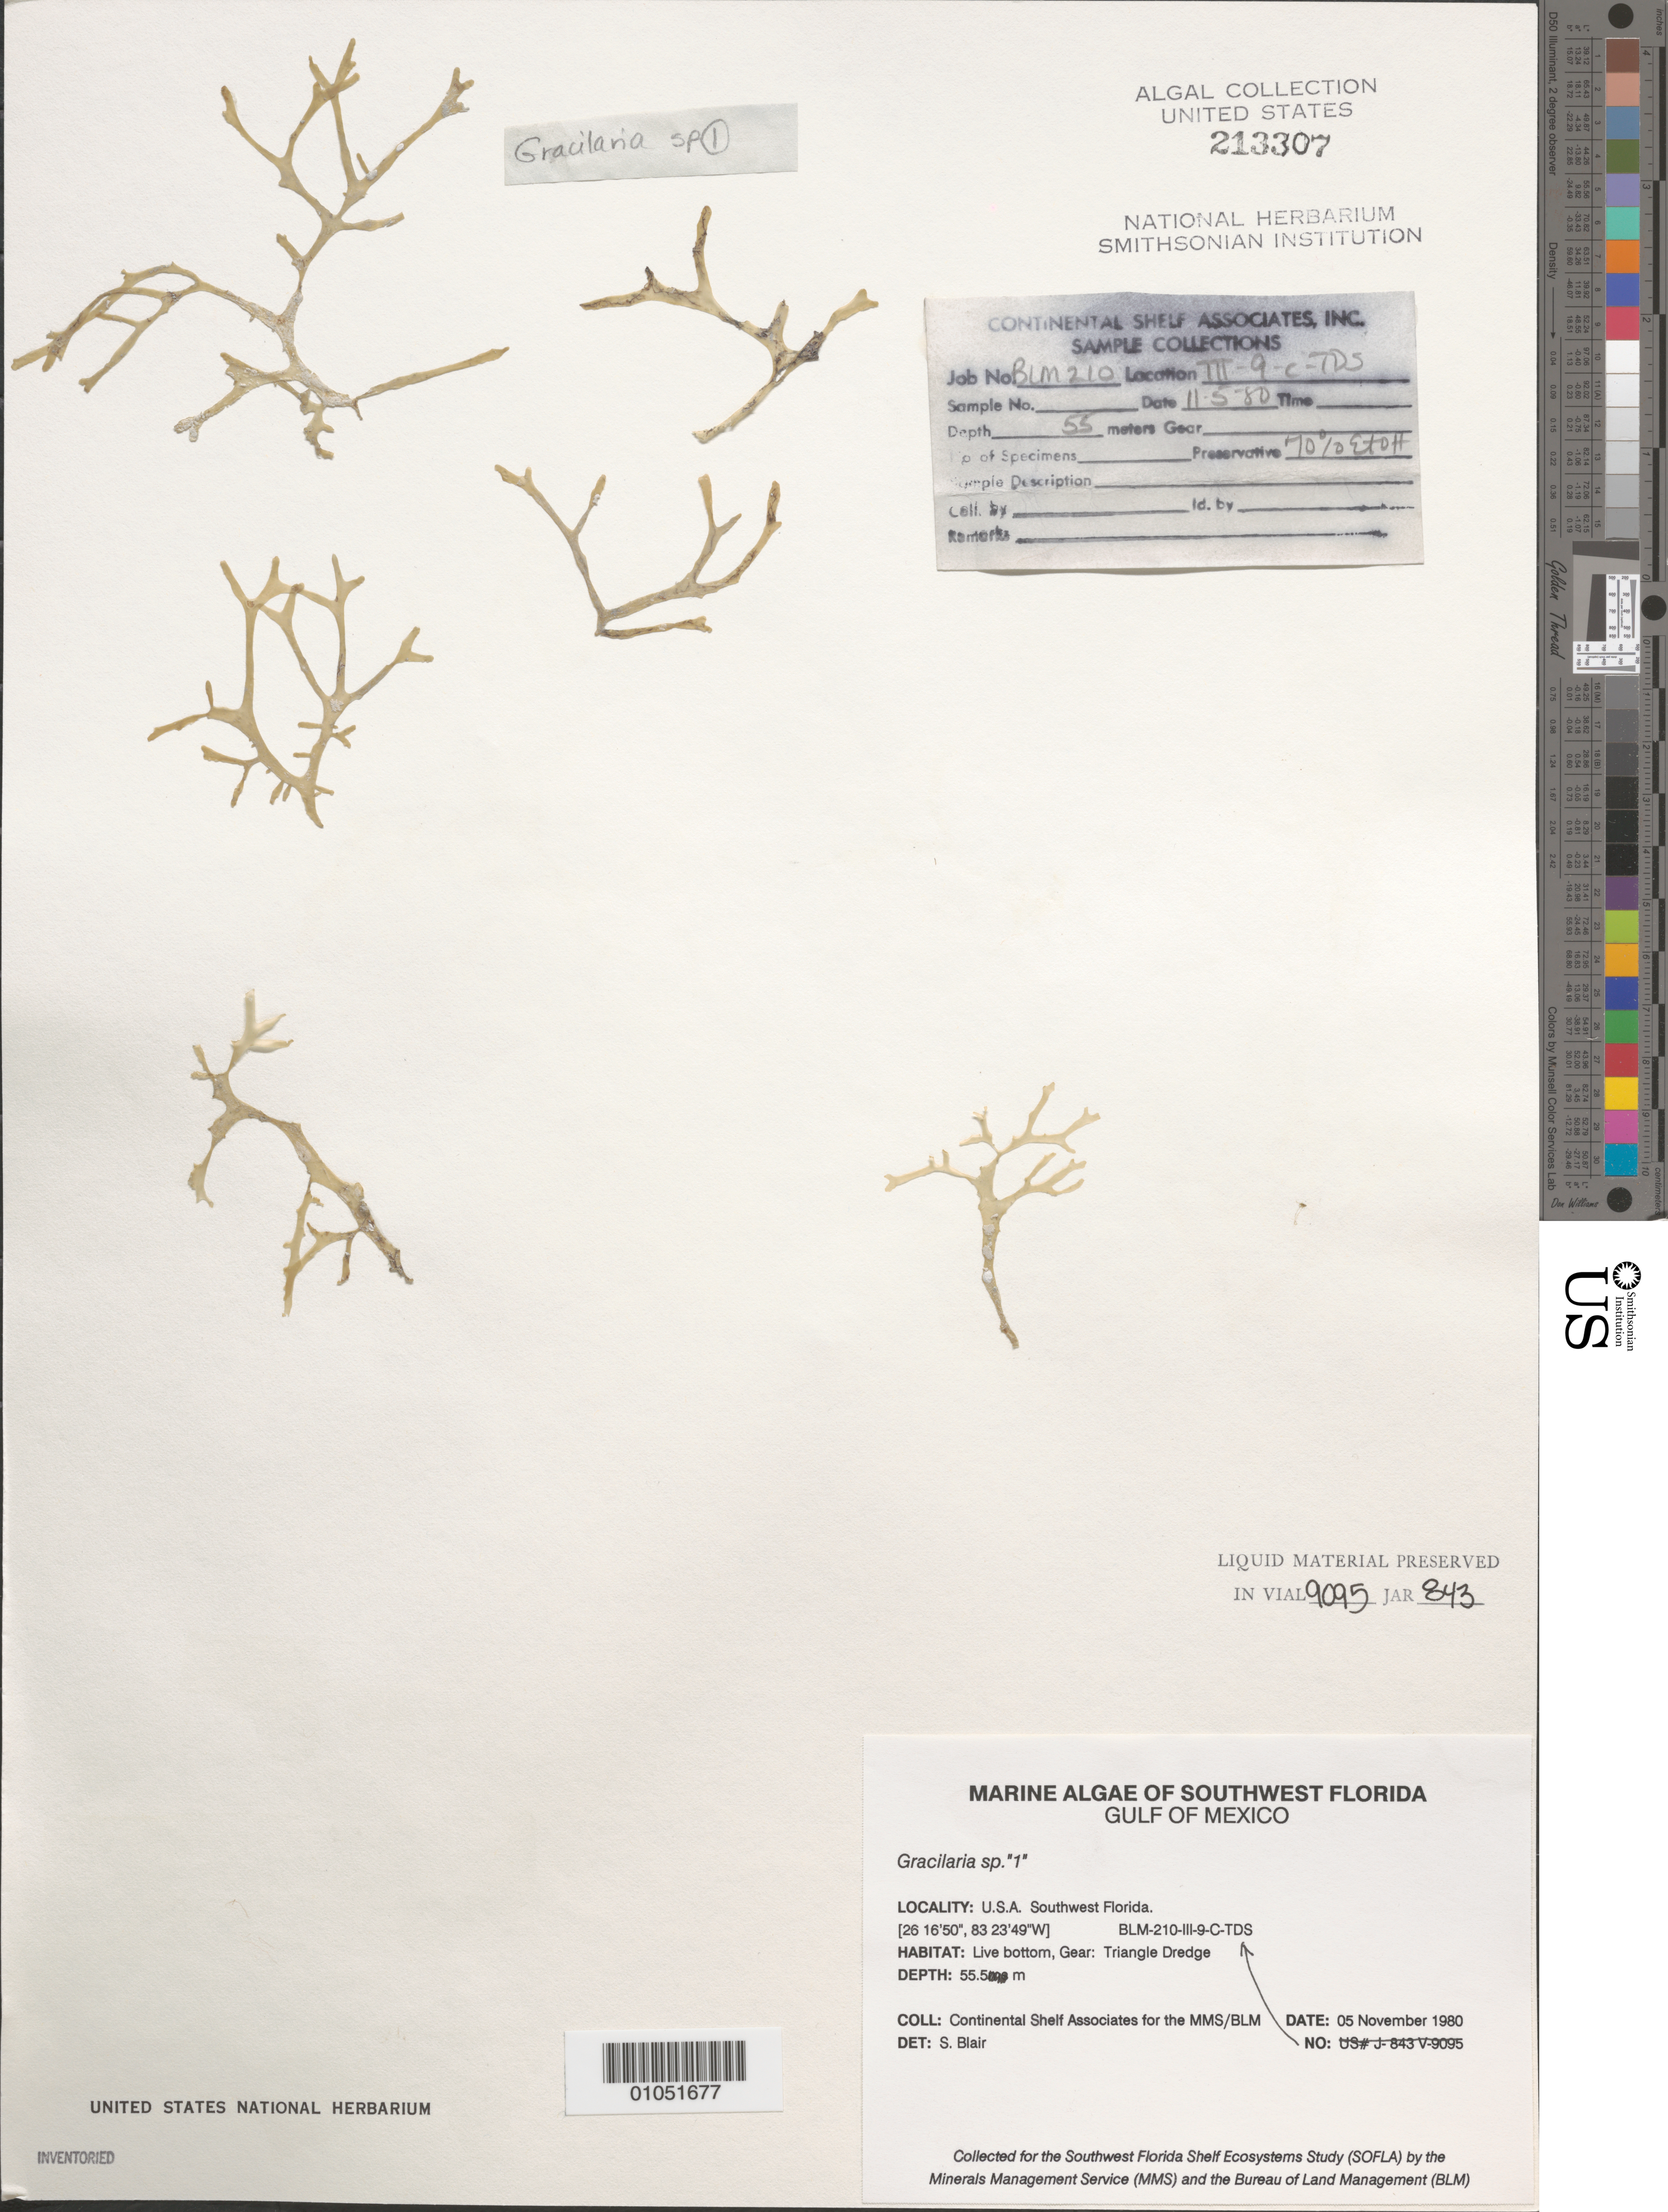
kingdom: Plantae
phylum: Rhodophyta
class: Florideophyceae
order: Gracilariales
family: Gracilariaceae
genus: Gracilaria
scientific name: Gracilaria sp.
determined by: Blair, S. M.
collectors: Continental Shelf Associates for the MMS/BLM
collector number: BLM-210-III-9-C-TDS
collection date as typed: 05 Nov 1980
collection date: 1980-11-05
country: United States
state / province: Florida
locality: Gulf of Mexico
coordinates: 26 16'50"N, 83 23'49"W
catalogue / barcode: US 213307